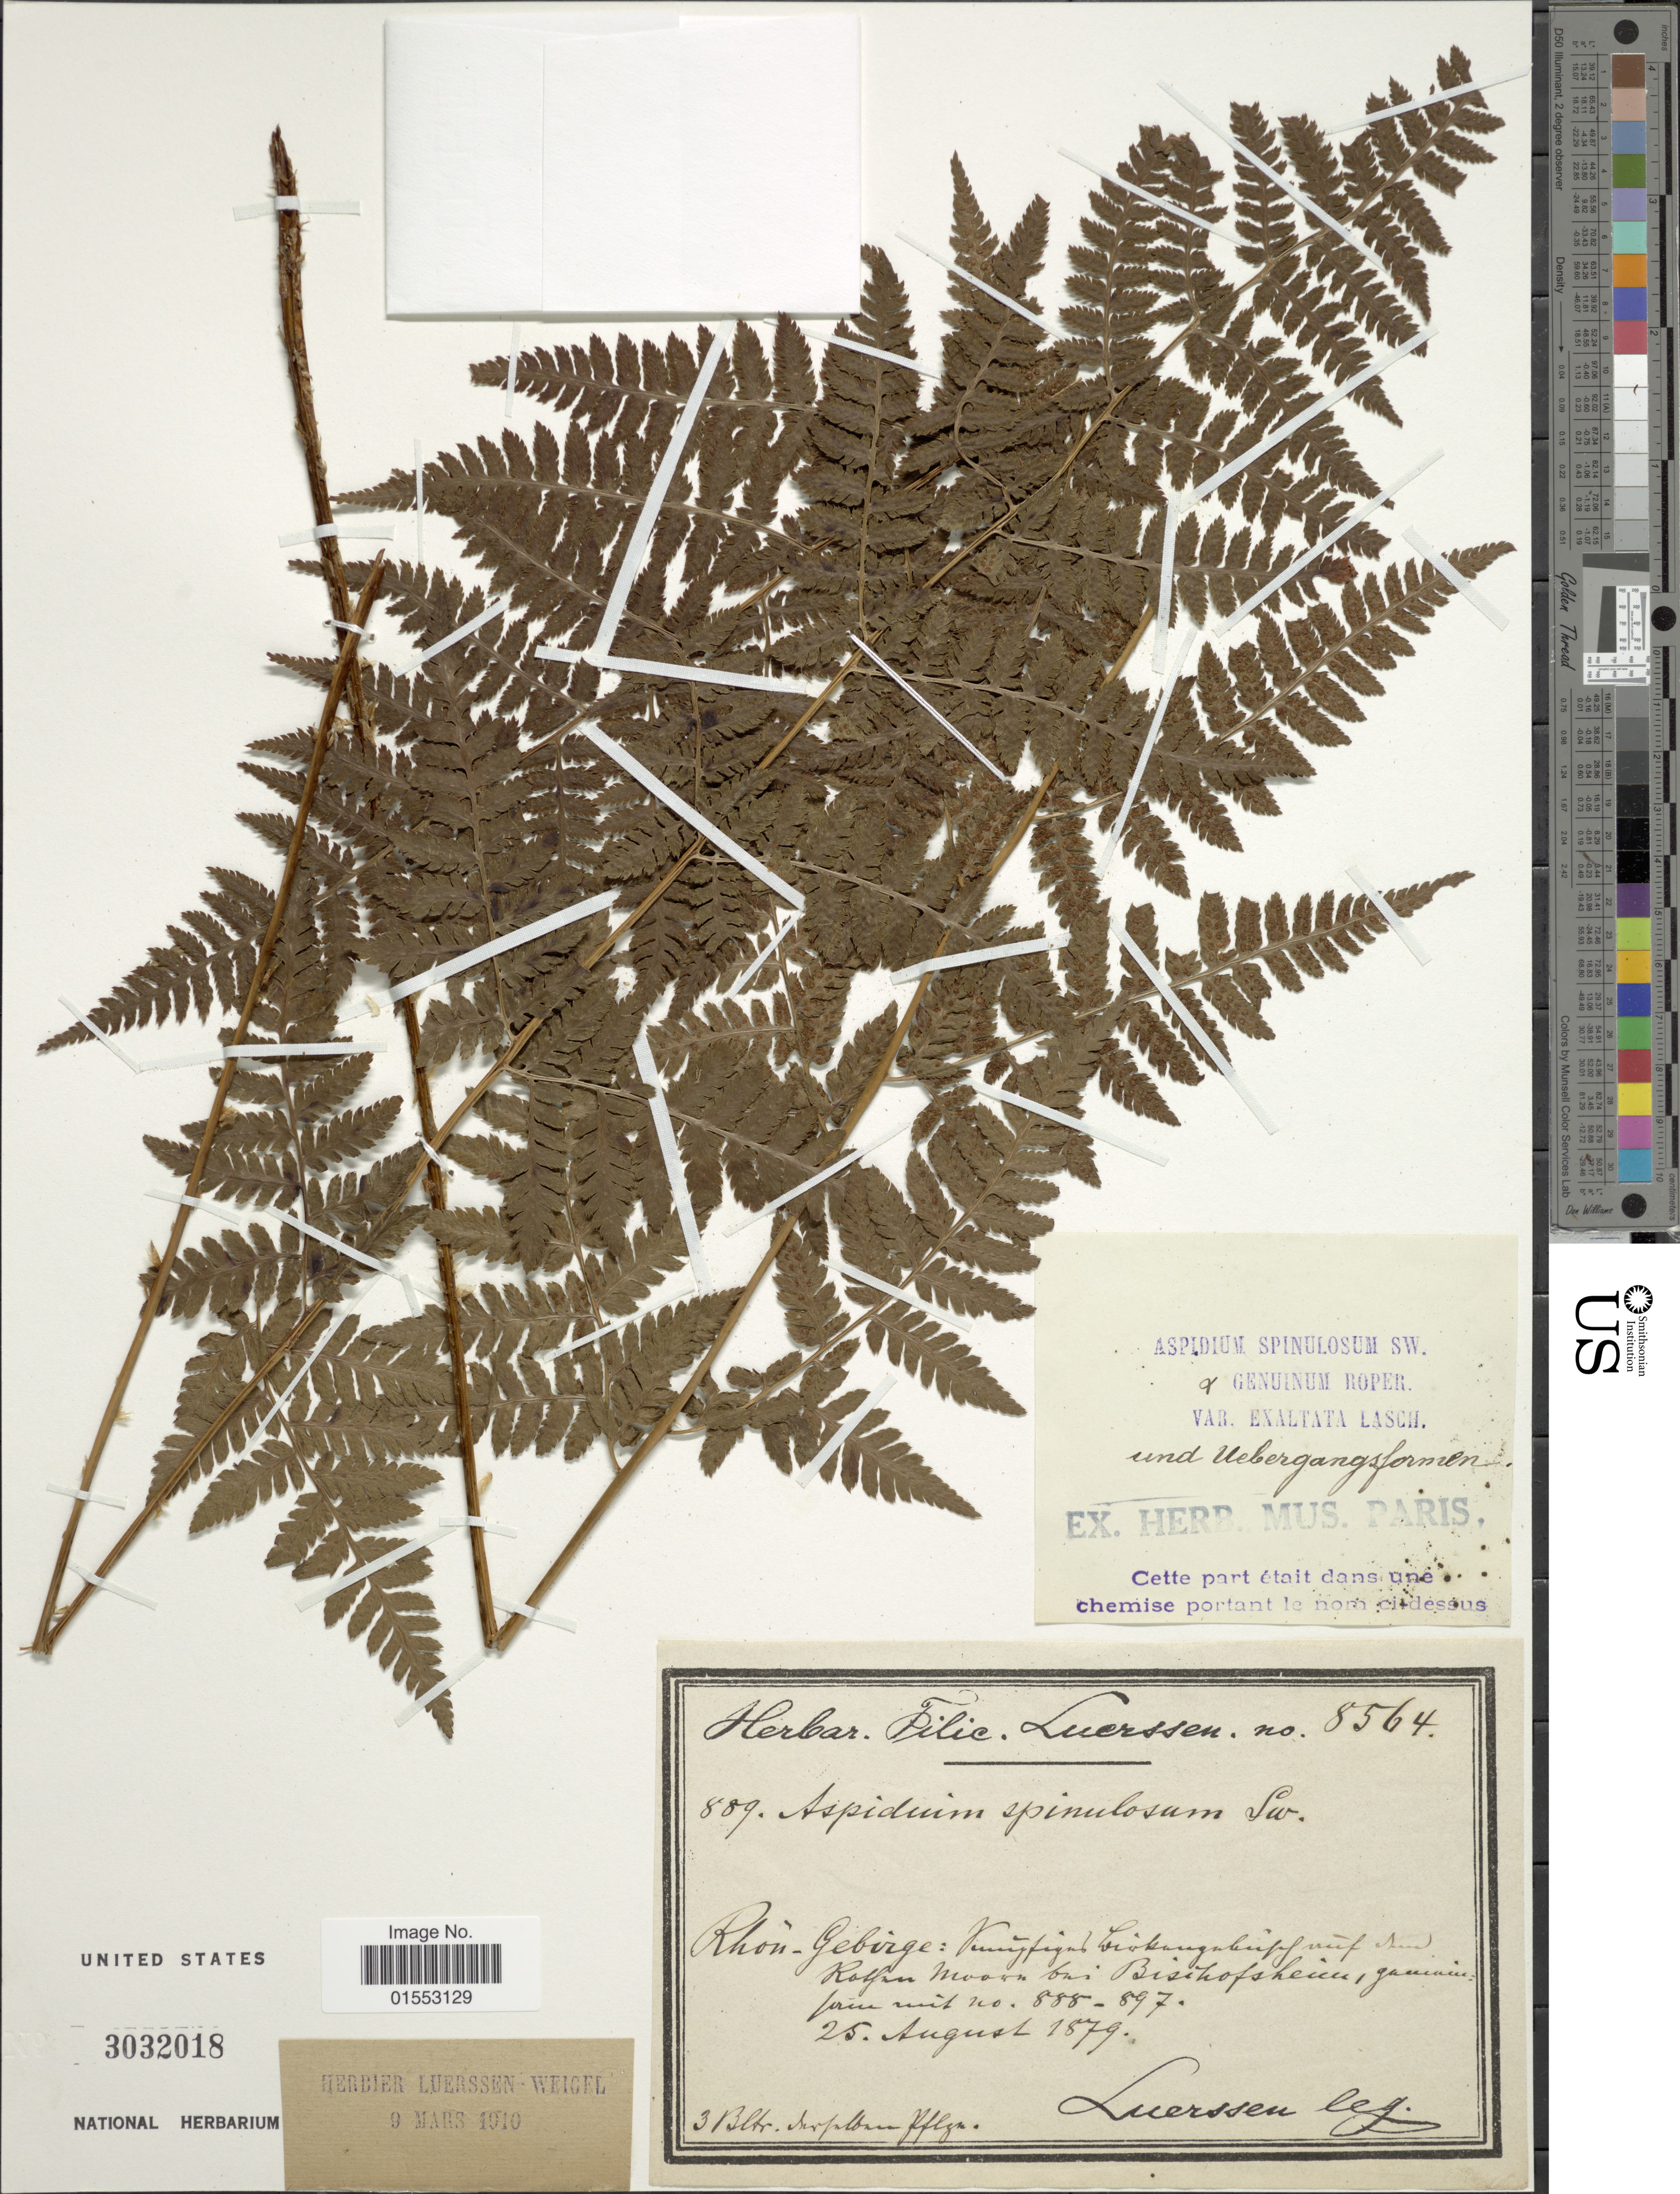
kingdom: Plantae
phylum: Tracheophyta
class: Polypodiopsida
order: Polypodiales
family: Dryopteridaceae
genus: Dryopteris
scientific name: Dryopteris carthusiana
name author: (Villars) H.P. Fuchs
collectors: Luerssen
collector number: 889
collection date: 1879-08-25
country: Austria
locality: Rhon-Gebrige: Vaumpen Birking Ralfen [interpreted]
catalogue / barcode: US 3032018